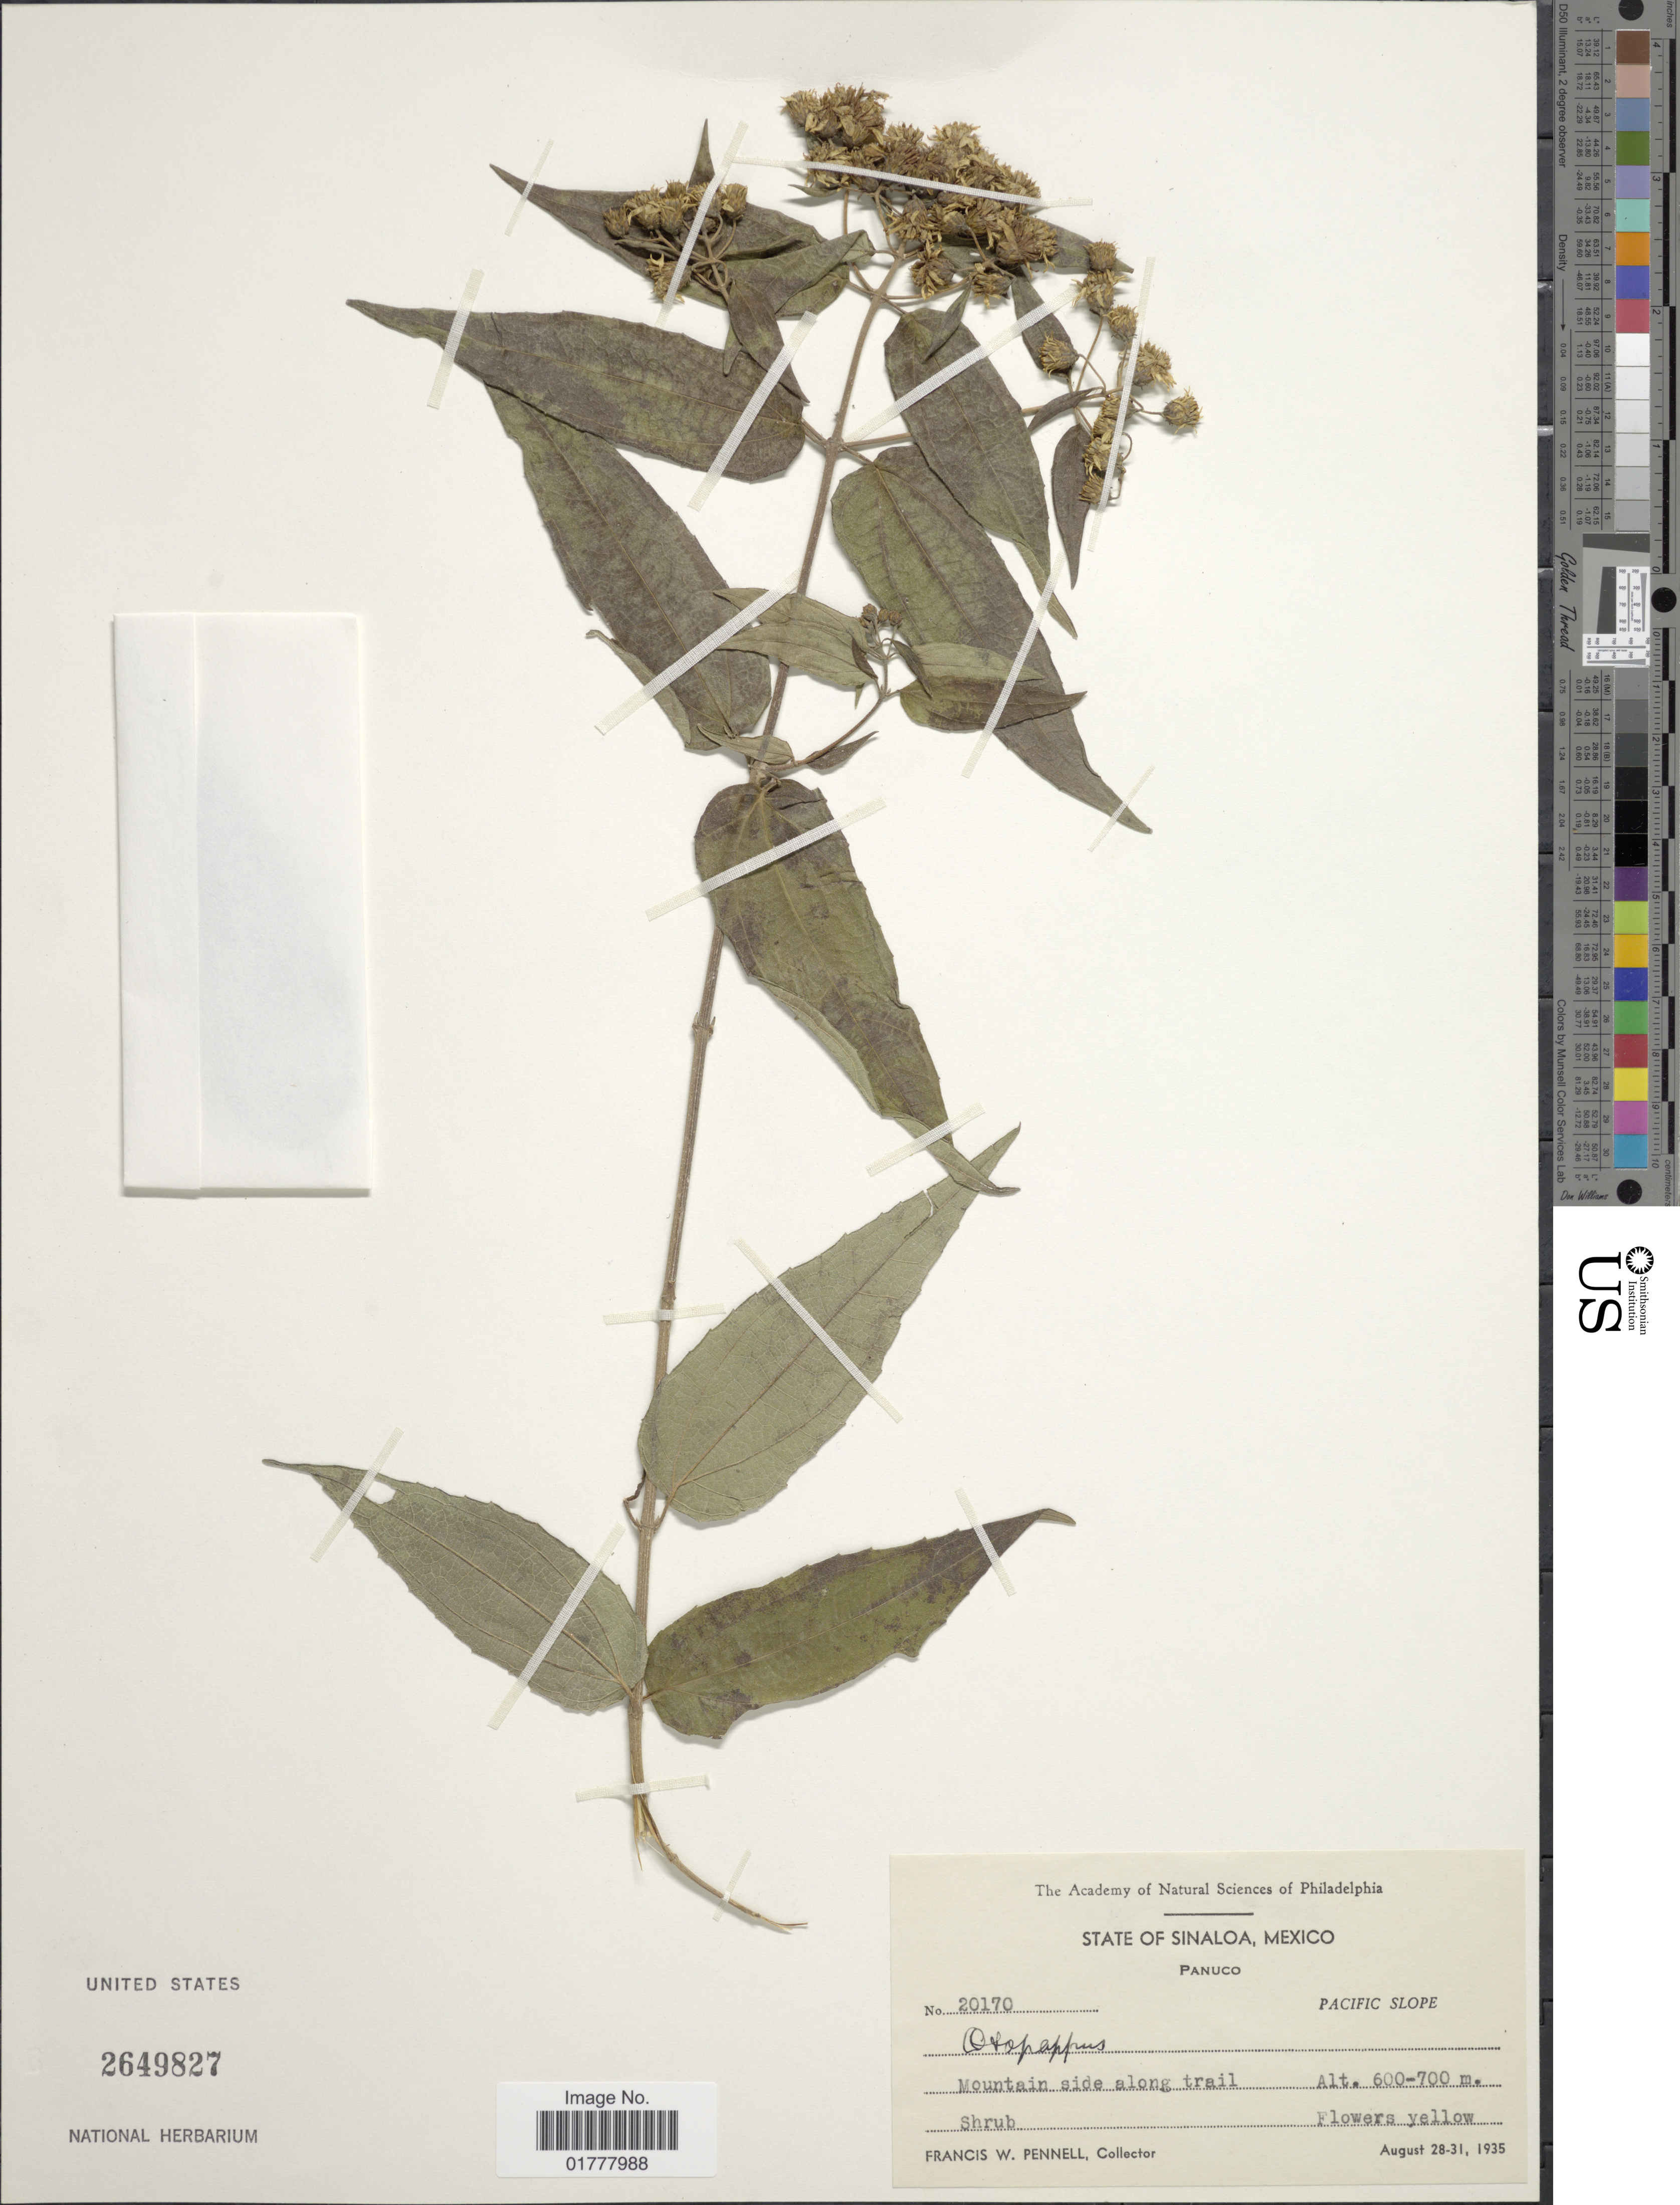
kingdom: Plantae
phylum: Tracheophyta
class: Magnoliopsida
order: Asterales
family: Asteraceae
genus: Otopappus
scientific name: Otopappus sp.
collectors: F. W. Pennell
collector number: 20170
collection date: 1935-08-28/1935-08-31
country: Mexico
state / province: Sinaloa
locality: State of Sinaloa, Mexico, Panuco, Pacific Zone, Mountain side along trail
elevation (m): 600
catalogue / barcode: US 2649827